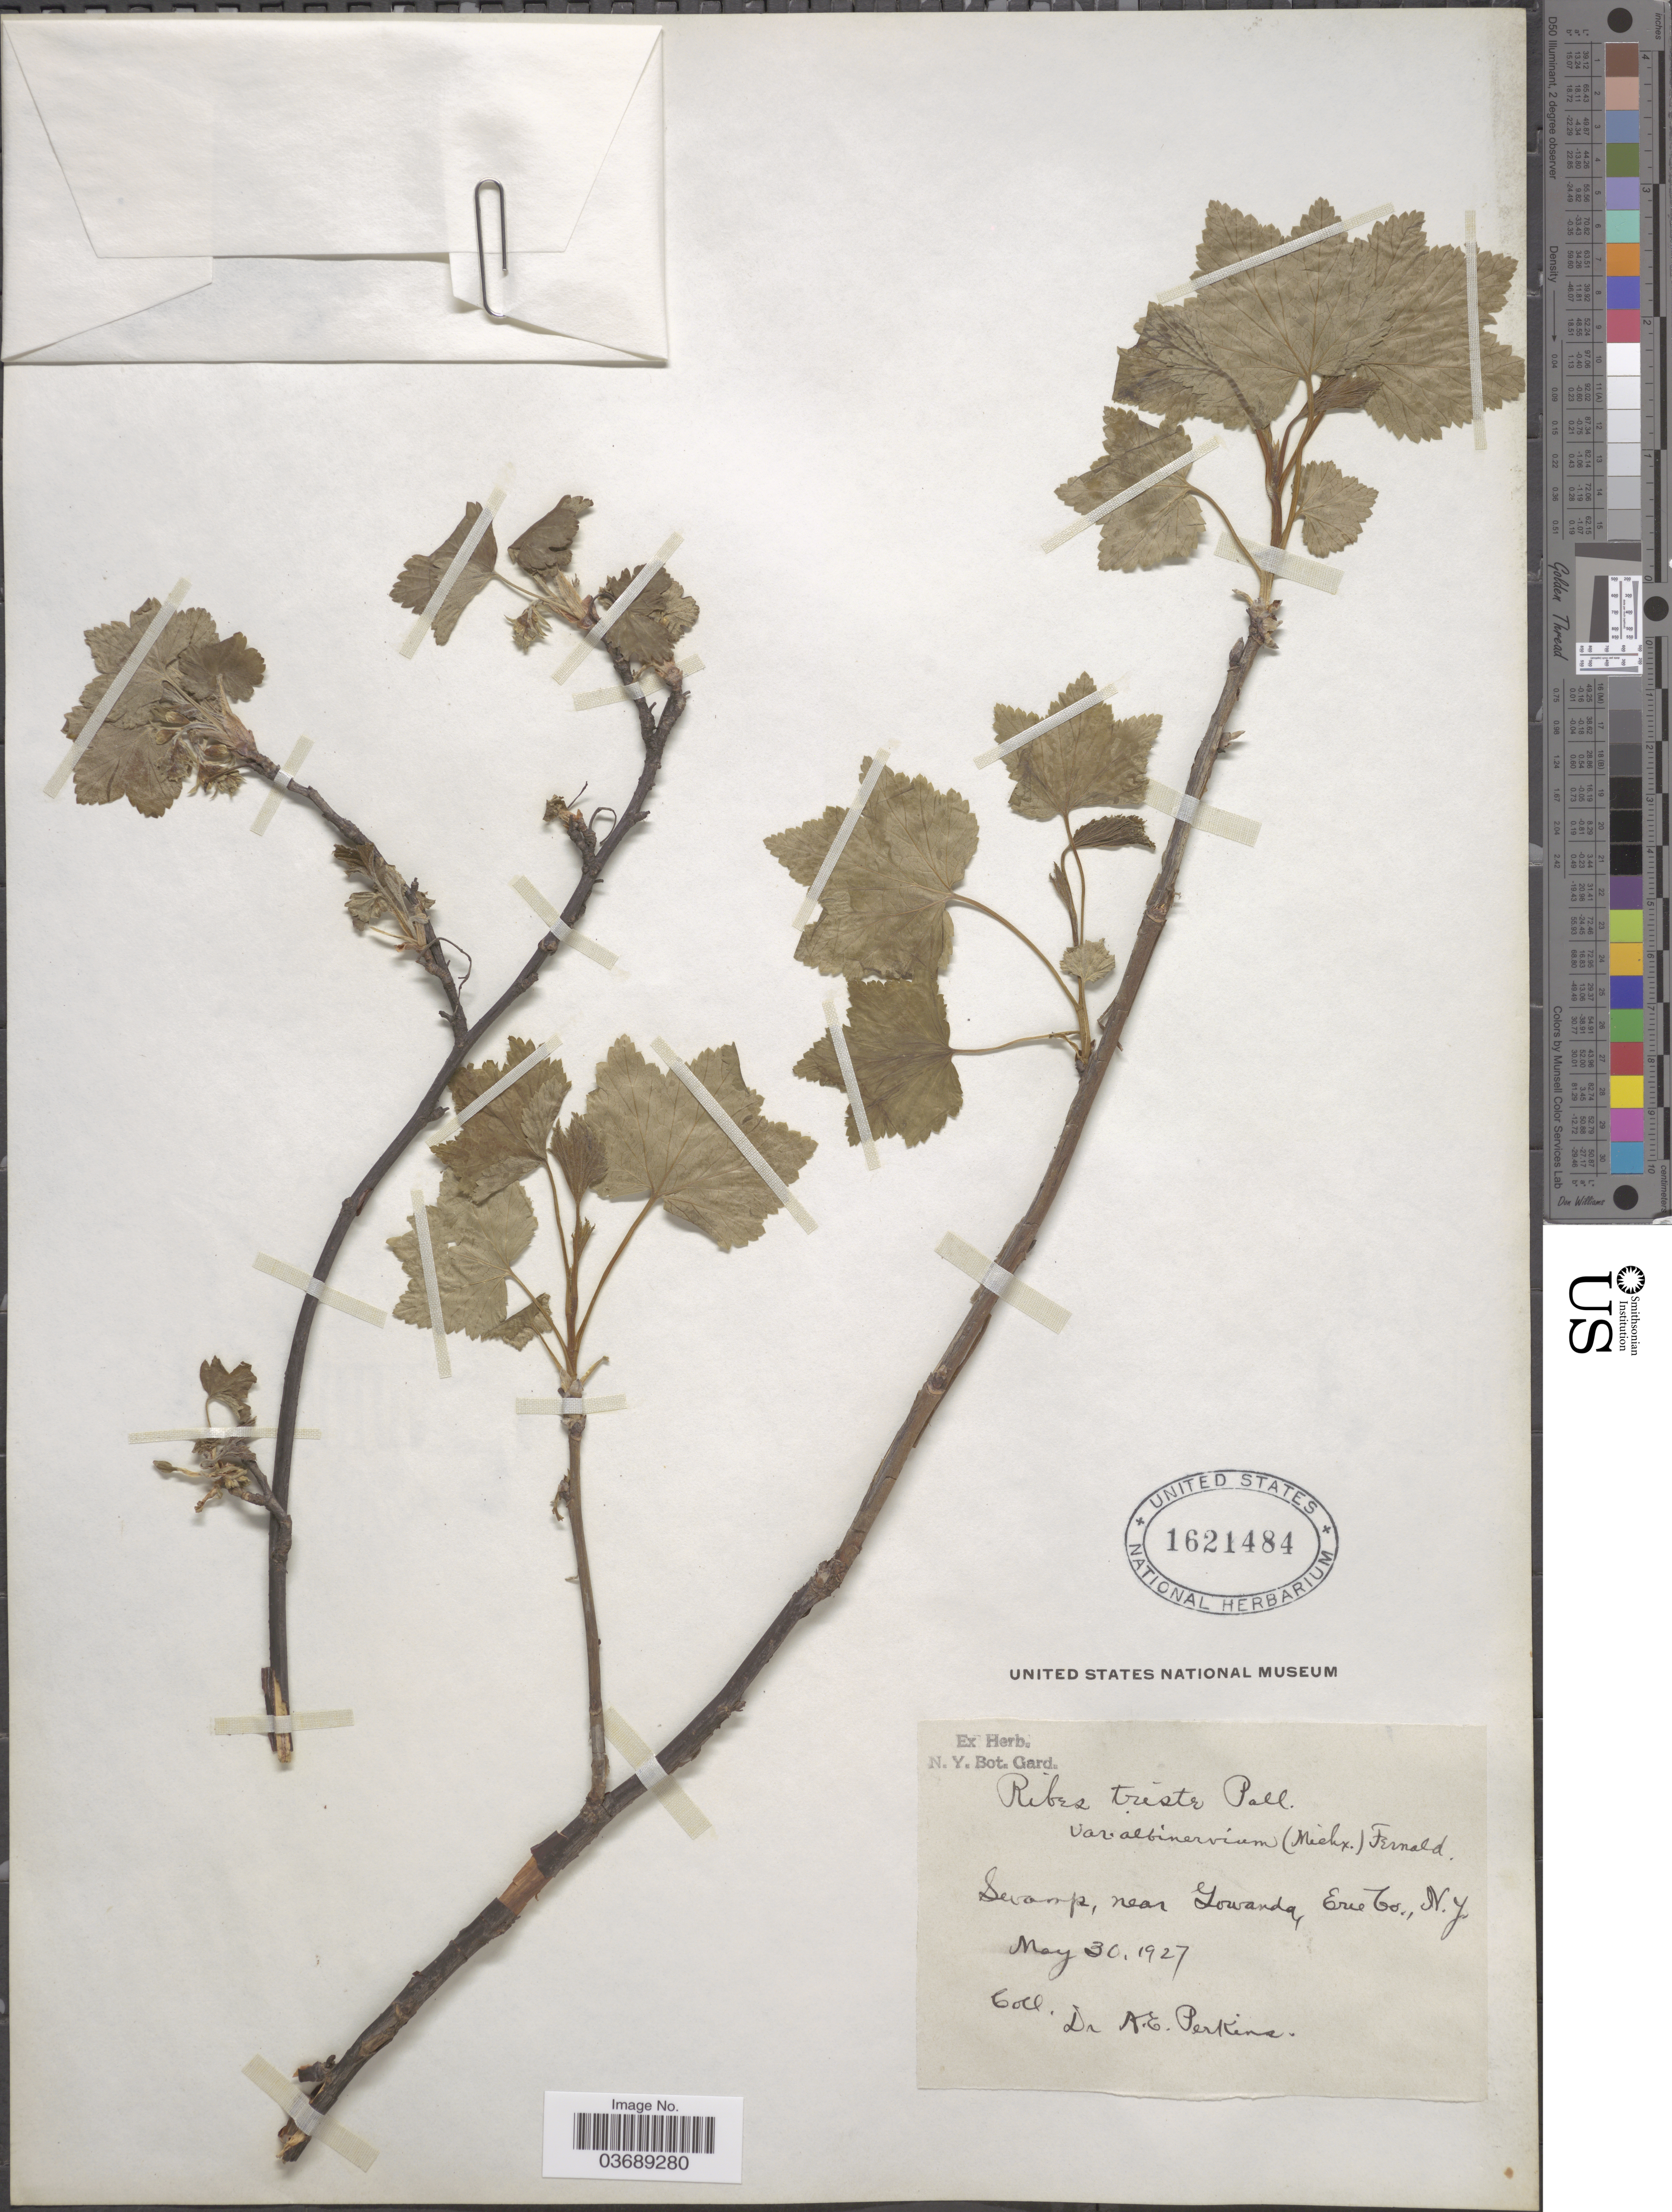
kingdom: Plantae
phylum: Tracheophyta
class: Magnoliopsida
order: Saxifragales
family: Grossulariaceae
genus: Ribes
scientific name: Ribes triste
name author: Pall.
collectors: A. E. Perkins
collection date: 1927-05-30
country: United States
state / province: New York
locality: Swamp, near Gowanda, Erie Co.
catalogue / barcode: US 1621484